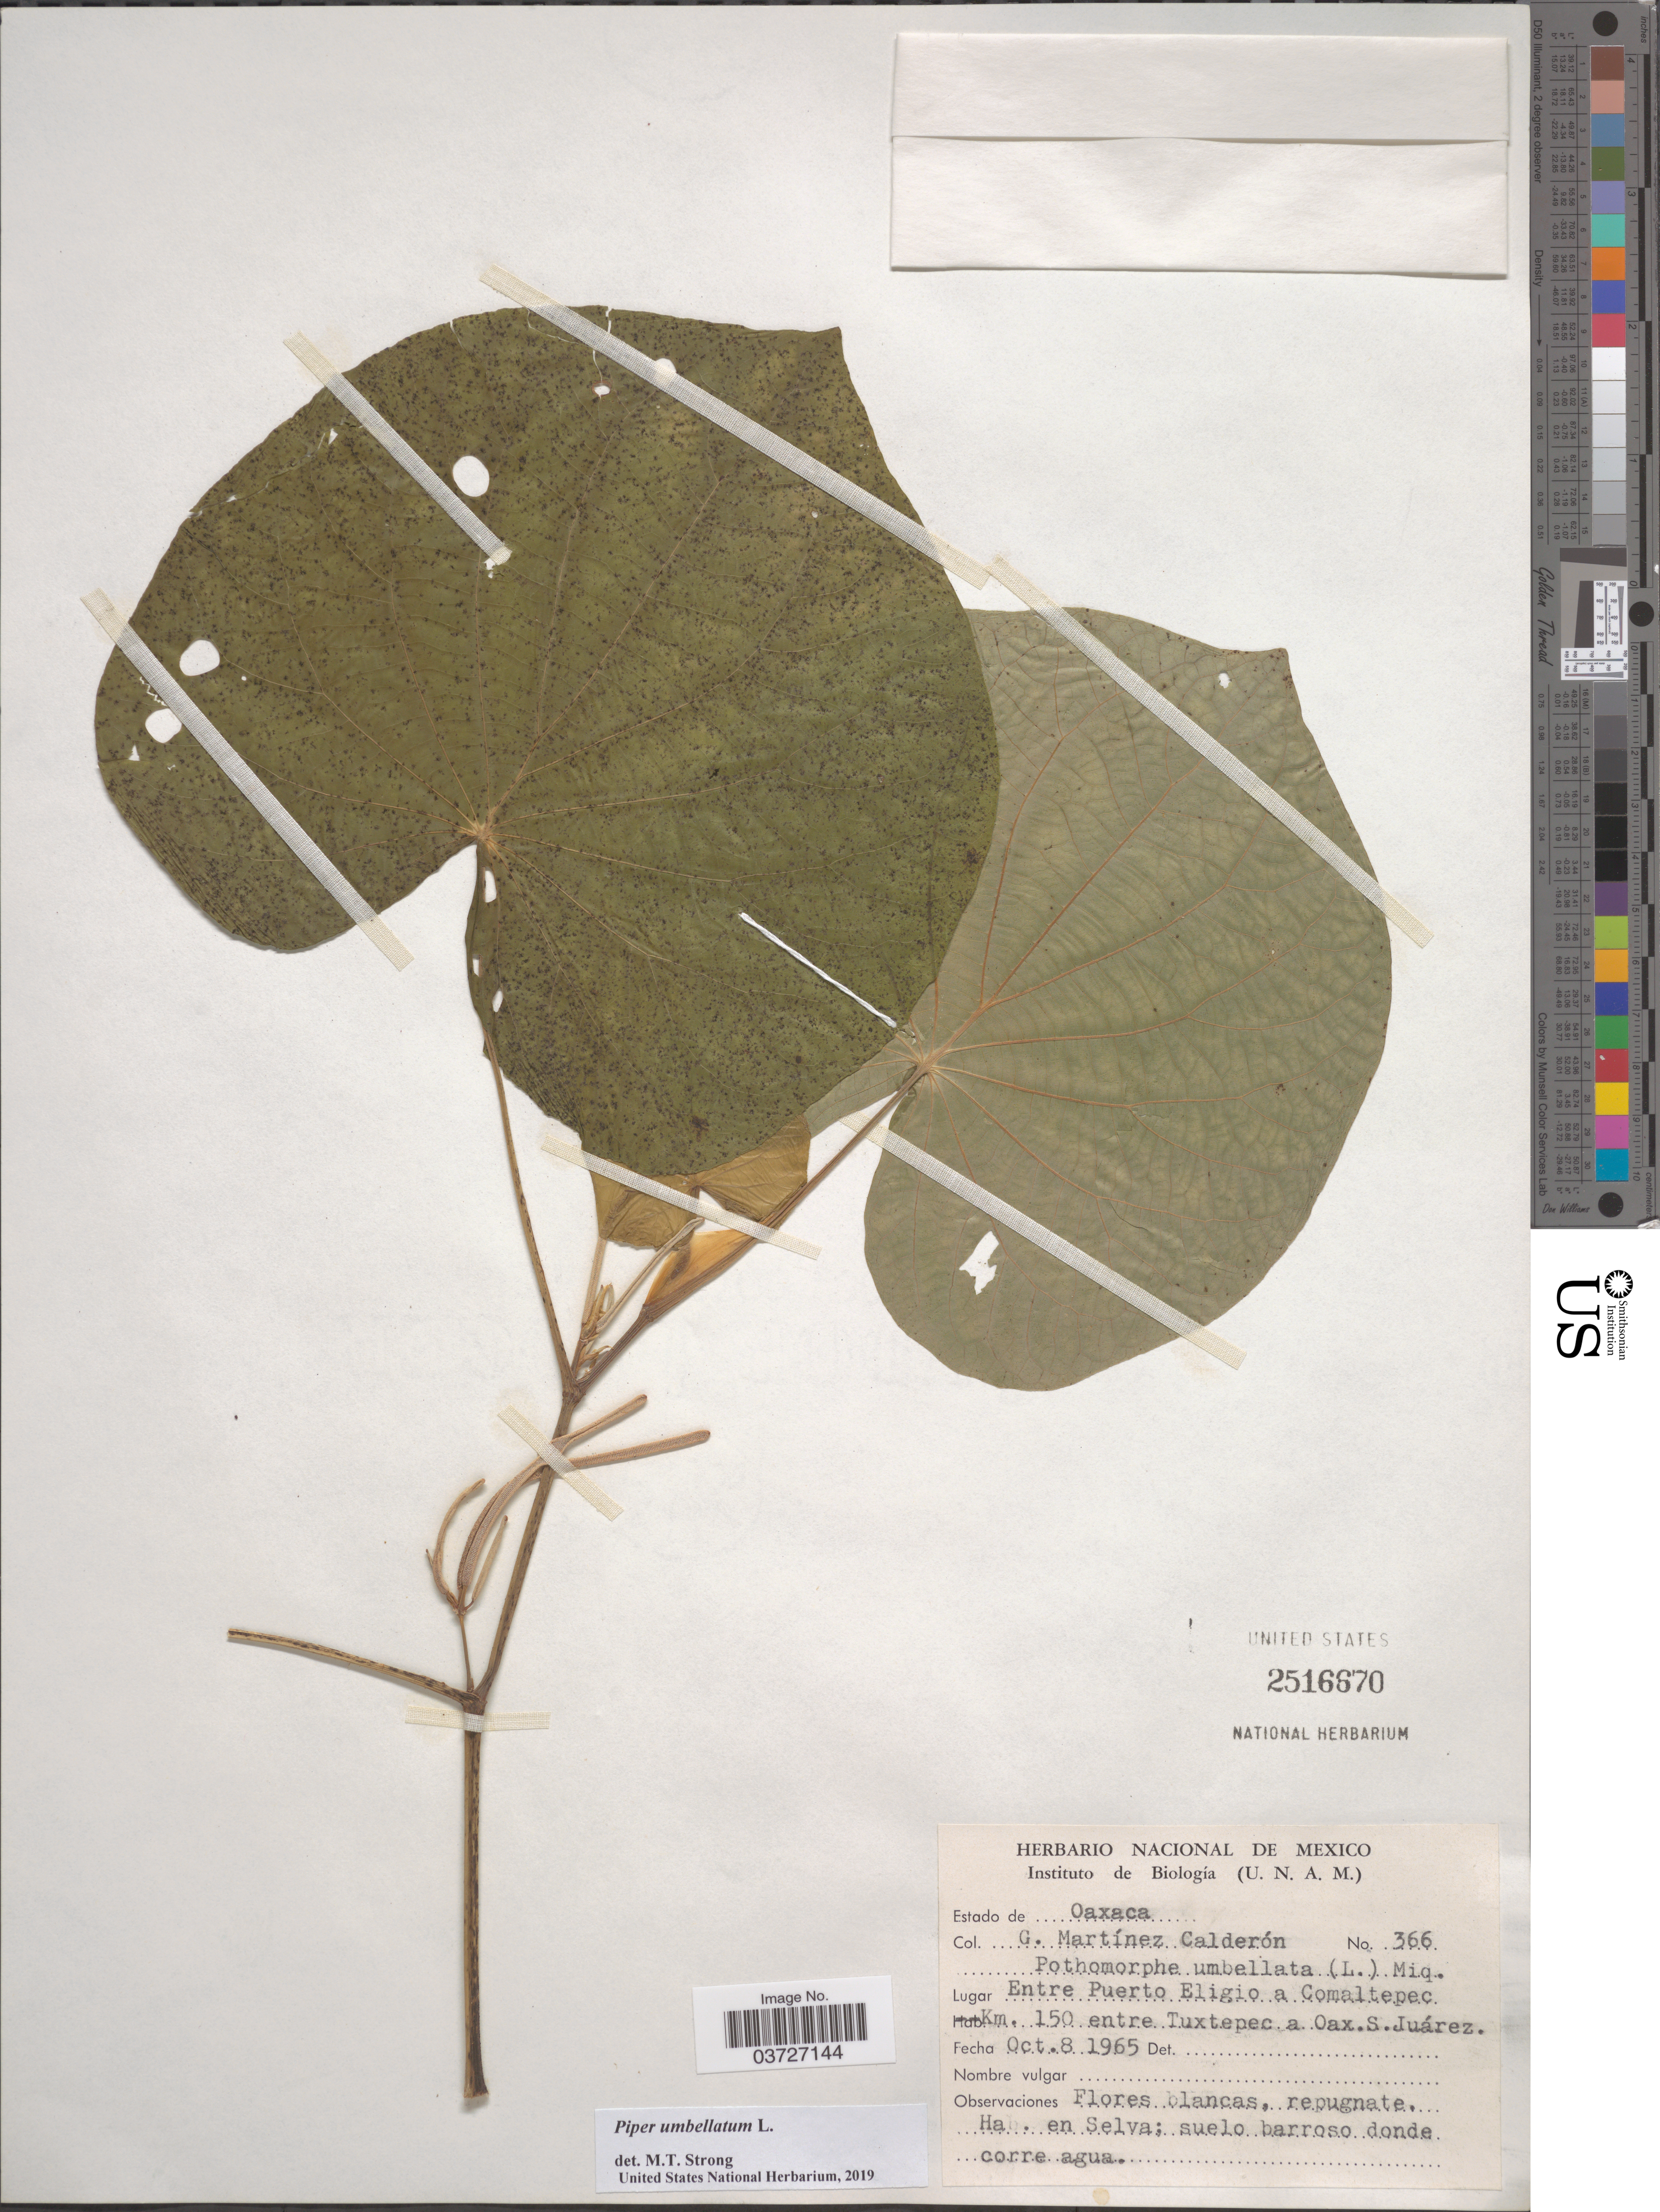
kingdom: Plantae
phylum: Tracheophyta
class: Magnoliopsida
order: Piperales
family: Piperaceae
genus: Piper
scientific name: Piper umbellatum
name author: L.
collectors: G. Martínez Calderón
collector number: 366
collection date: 1965-10-08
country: Mexico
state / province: Oaxaca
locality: Entre Puerto Eligio a Comaltepec Km. 150 entre Tuxtepec a Oax. S. Juárez.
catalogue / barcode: US 2516670